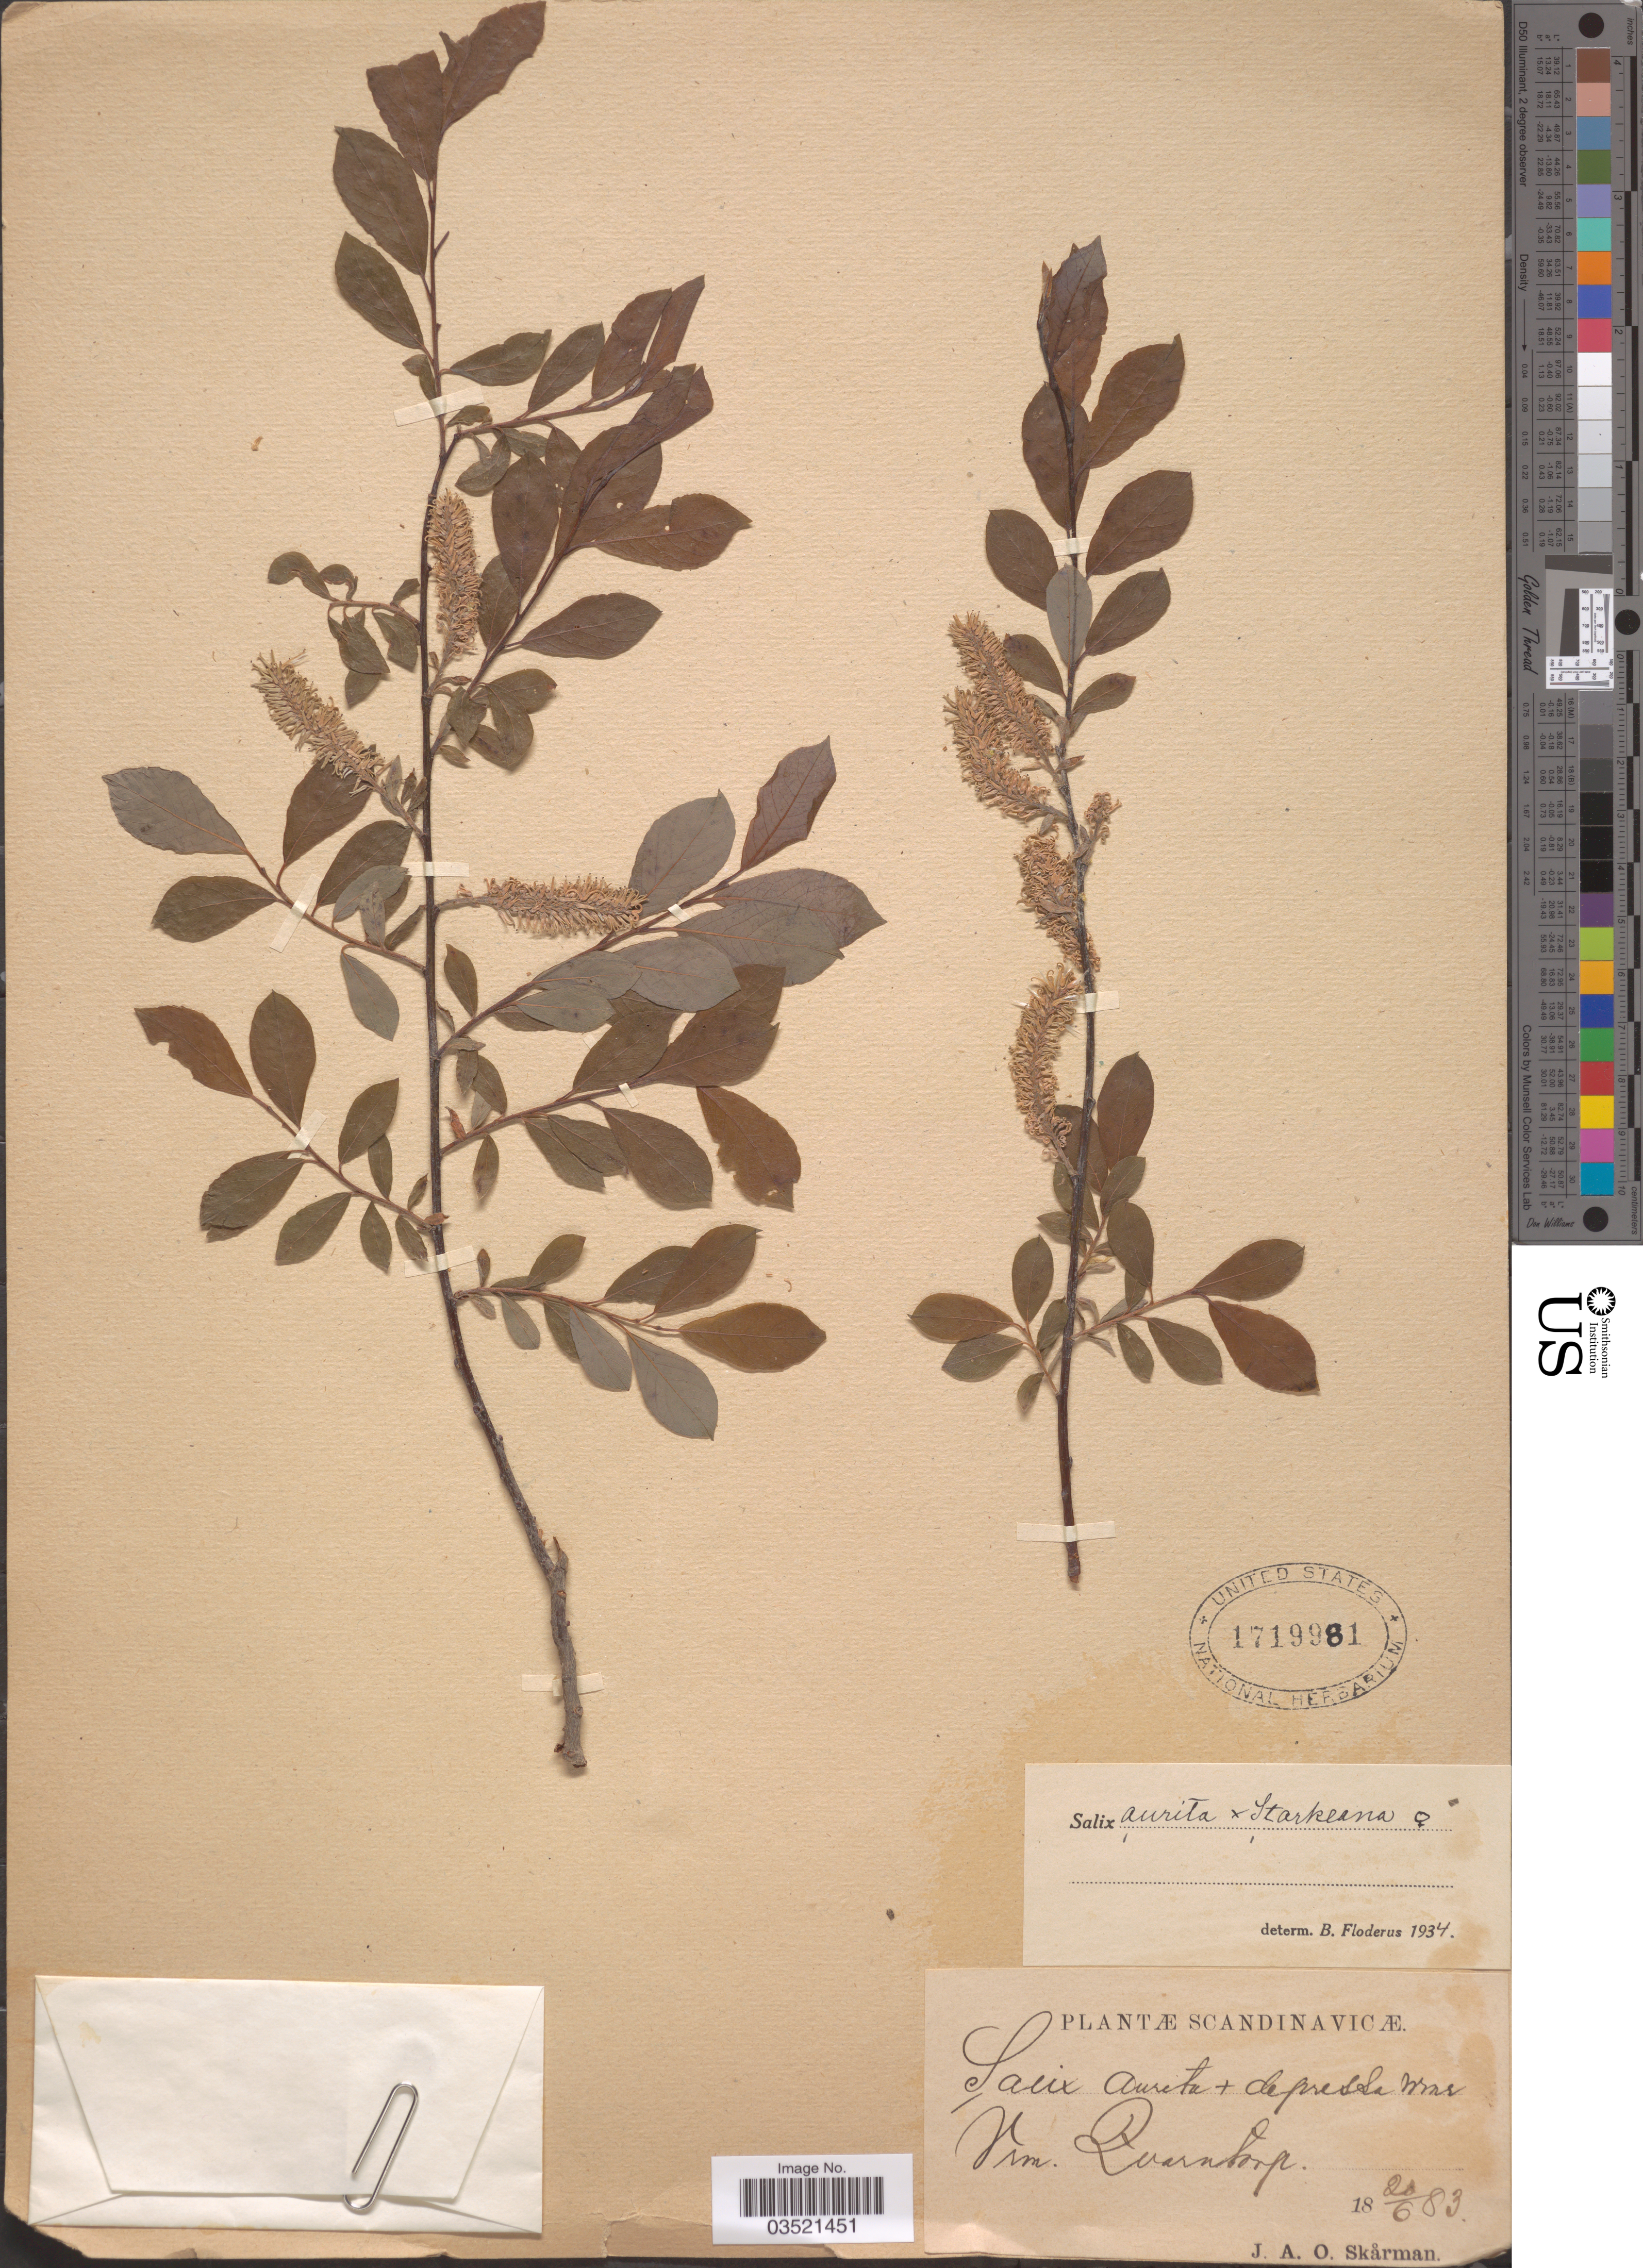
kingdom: Plantae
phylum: Tracheophyta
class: Magnoliopsida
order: Malpighiales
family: Salicaceae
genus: Salix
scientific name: Salix aurita x S. starkeana Willd.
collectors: J. Skarman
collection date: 1883-06-20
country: Sweden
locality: Scandinavicae, Vrm. Kvarntorp.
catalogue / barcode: US 1719981